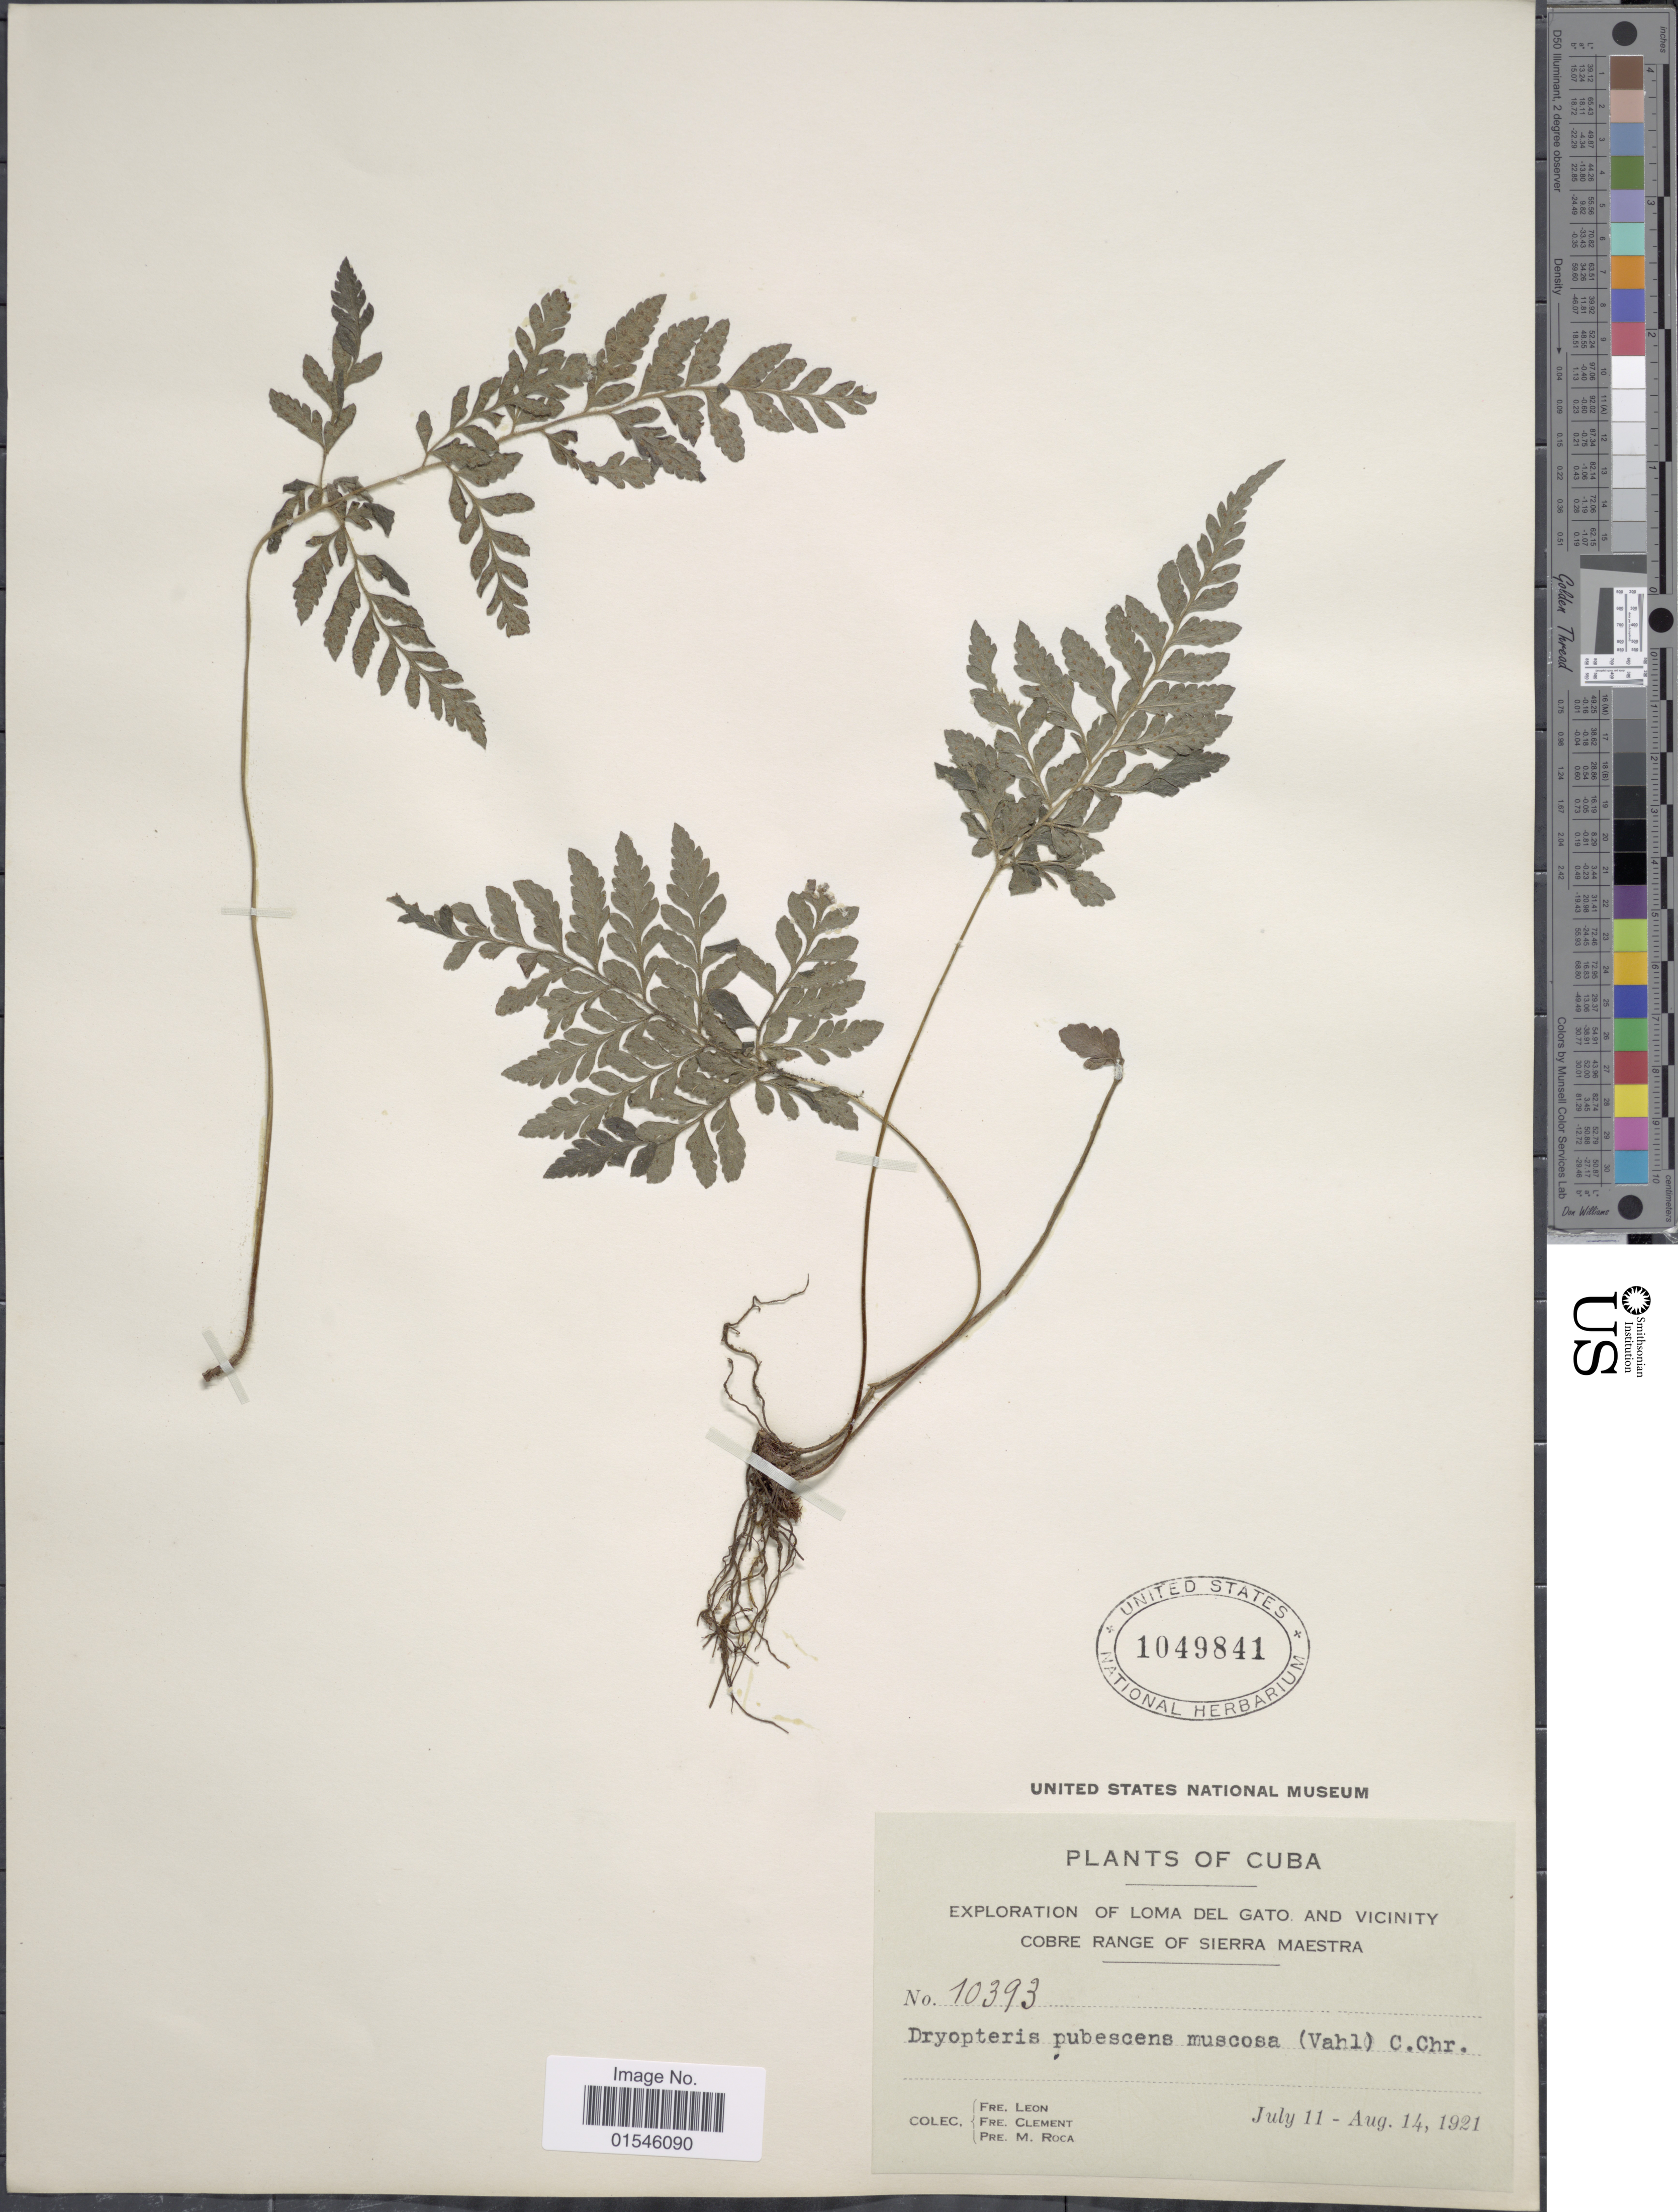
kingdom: Plantae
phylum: Tracheophyta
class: Polypodiopsida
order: Polypodiales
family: Dryopteridaceae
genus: Polystichopsis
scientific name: Polystichopsis pubescens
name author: (L.) C.V. Morton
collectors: Bro. León, B. Clement & P. Roca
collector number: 10393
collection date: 1921-07-11/1921-08-14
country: Cuba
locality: Loma del Gato and vicinity cobre range of Sierra Maestra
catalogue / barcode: US 1049841